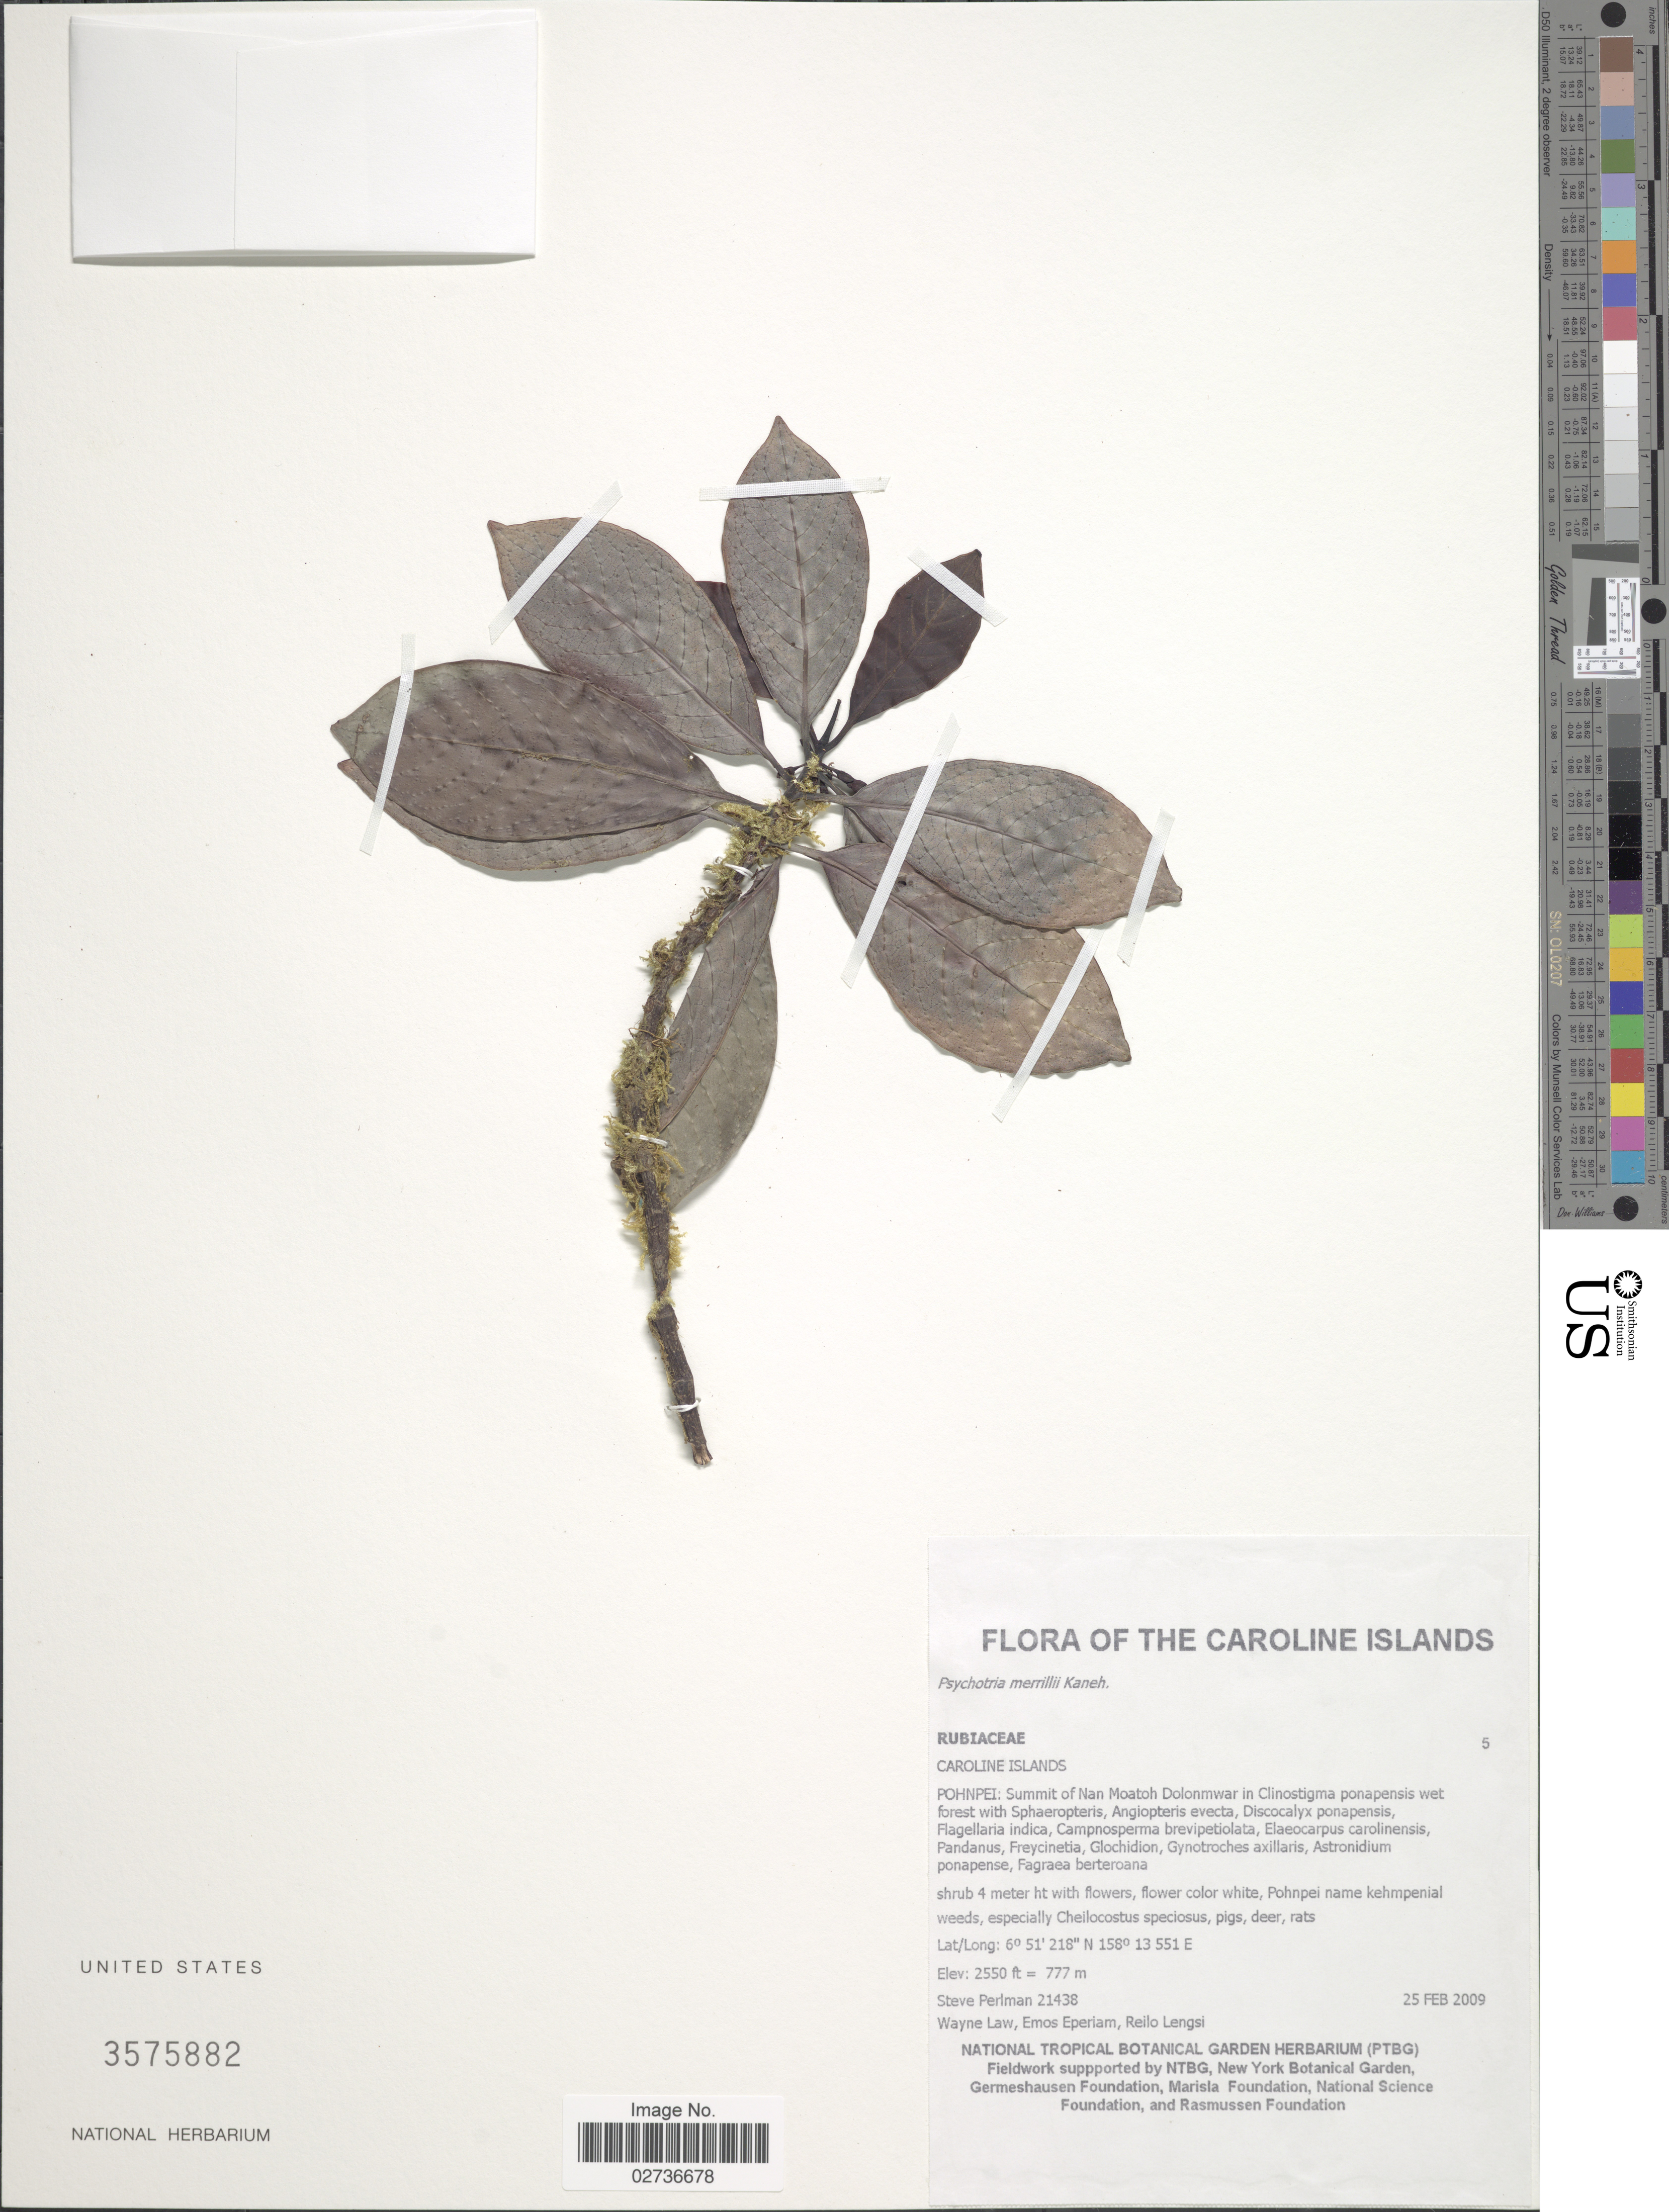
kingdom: Plantae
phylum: Tracheophyta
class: Magnoliopsida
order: Gentianales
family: Rubiaceae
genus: Psychotria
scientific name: Psychotria merrillii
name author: Kaneh.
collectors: S. Perlman, W. Law, E. Eperiam & L. Reilo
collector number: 21438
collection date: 2009-02-25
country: Micronesia, Federated States of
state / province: Pohnpei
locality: The Caroline Islands, Pohnpei: Summit of Nan Moatoh Dolonmwar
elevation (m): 777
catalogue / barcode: US 3575882